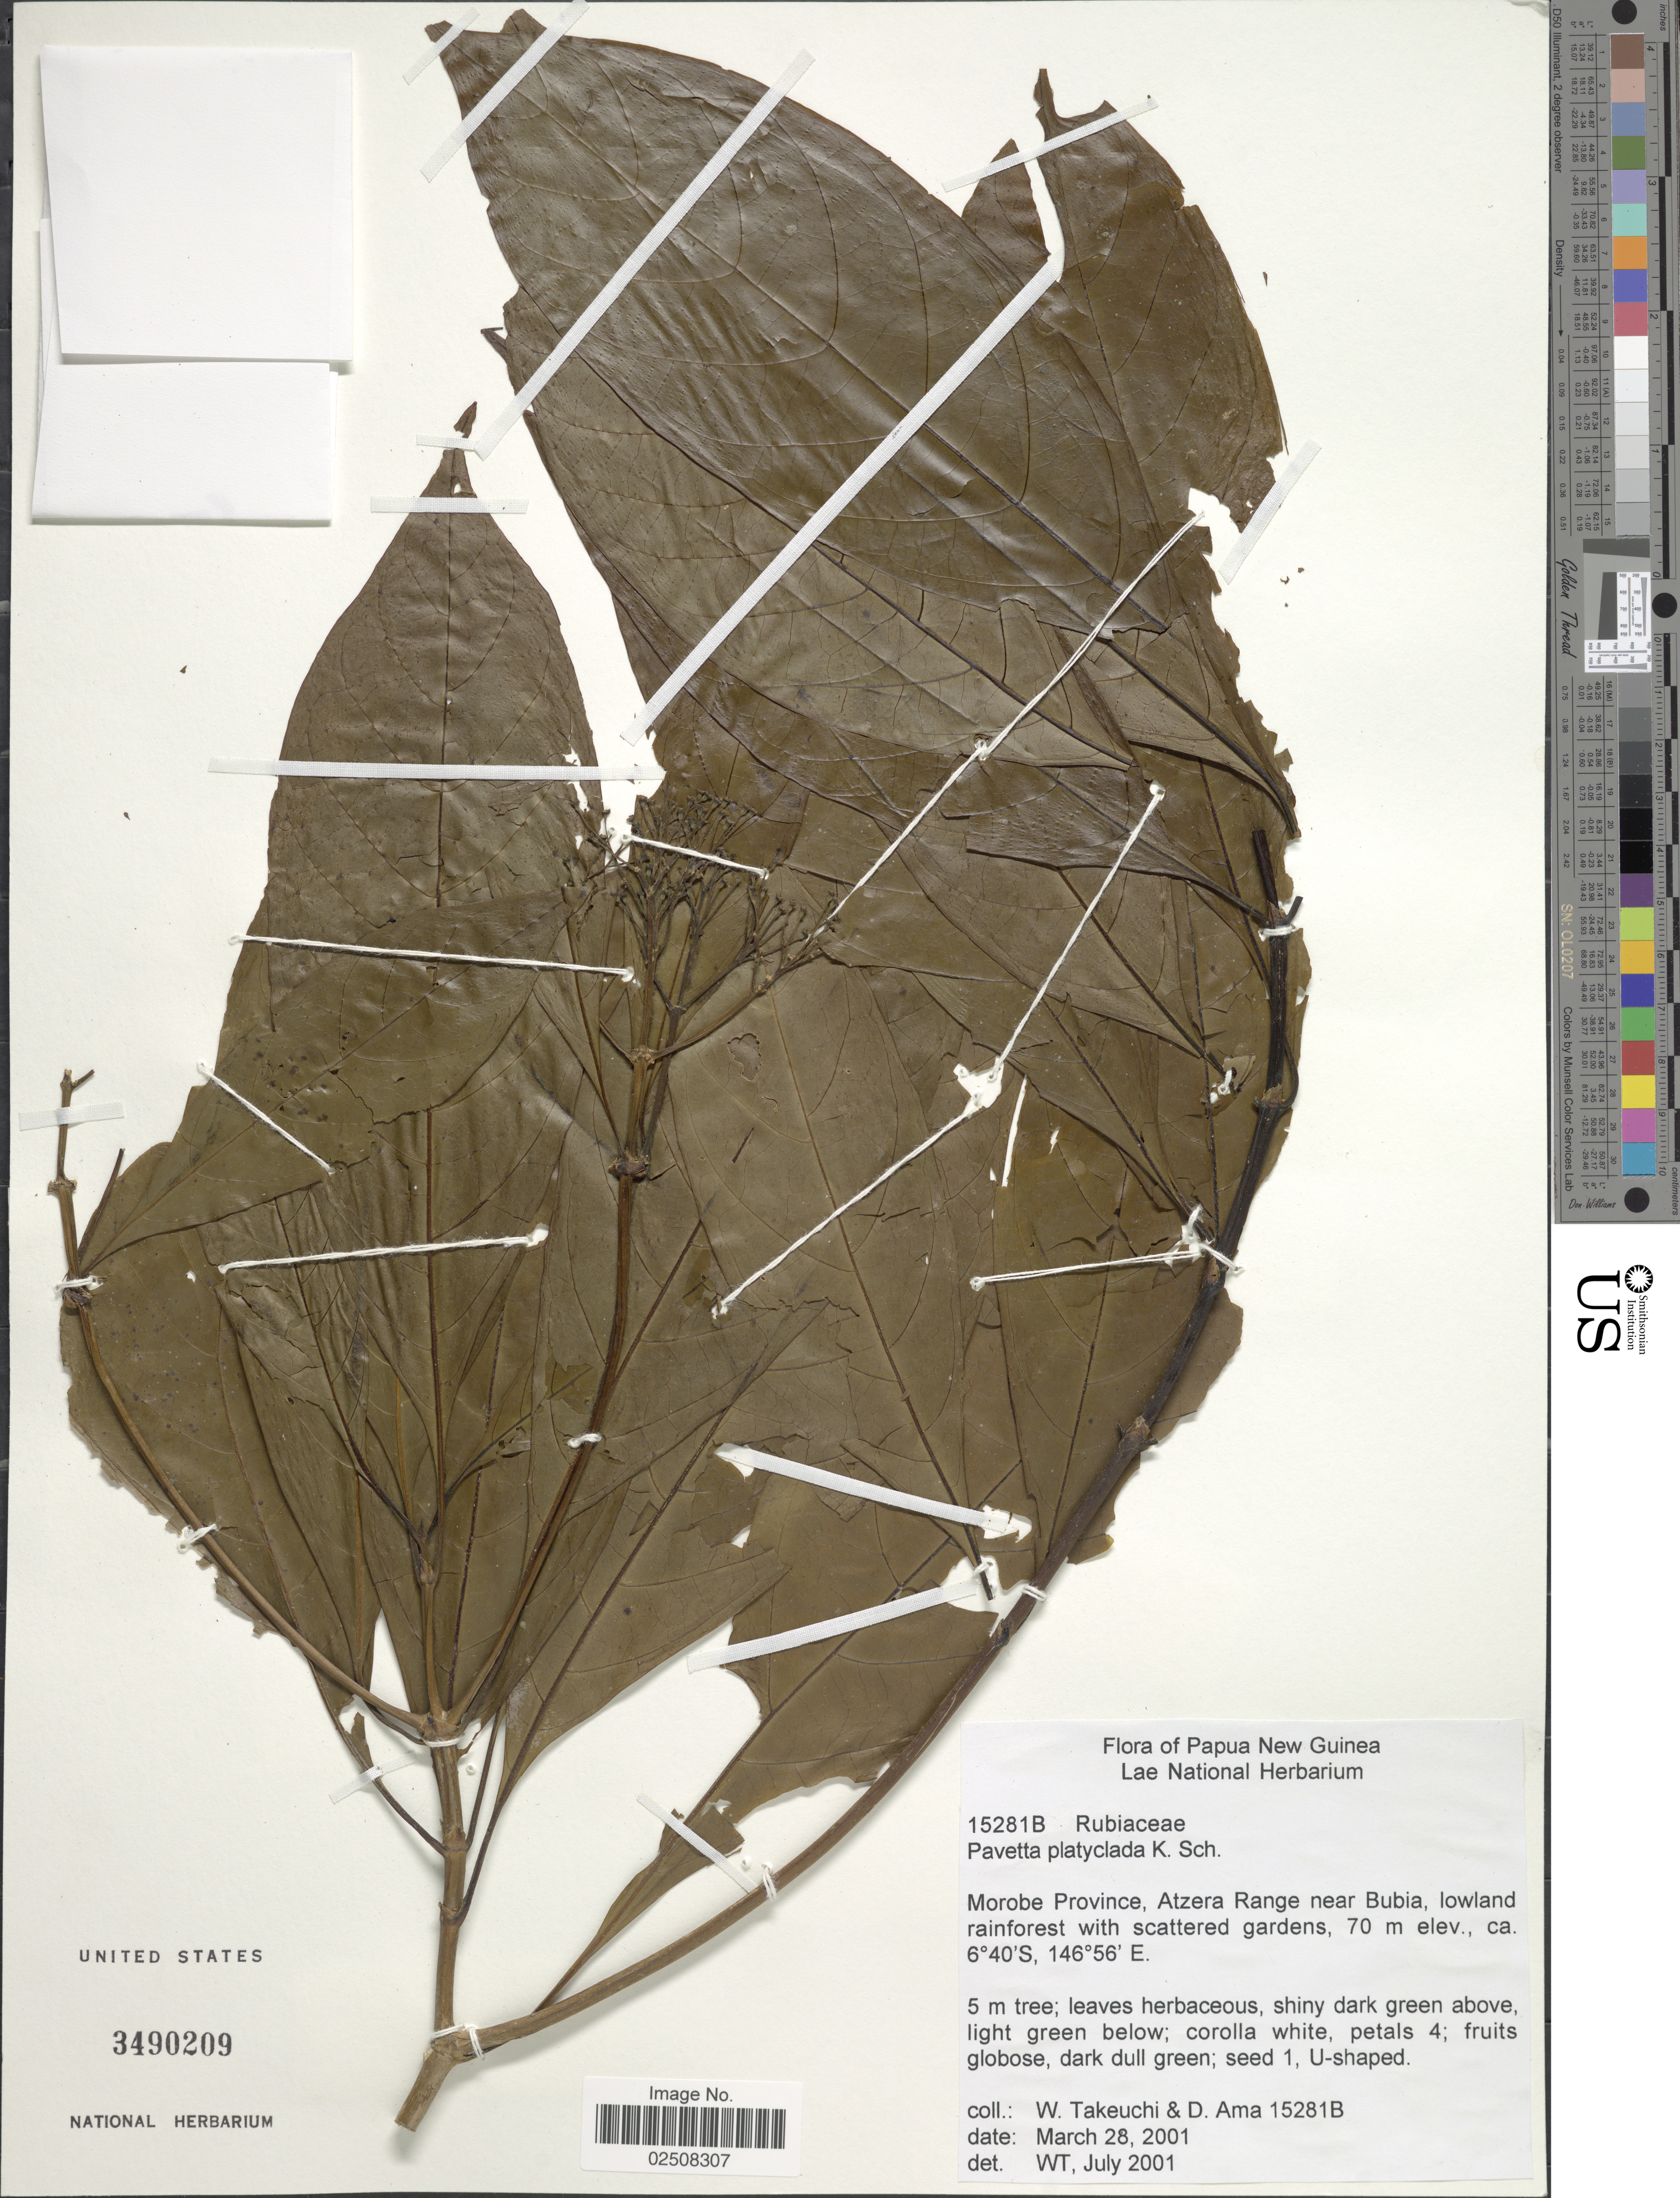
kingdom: Plantae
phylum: Tracheophyta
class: Magnoliopsida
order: Gentianales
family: Rubiaceae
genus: Pavetta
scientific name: Pavetta platyclada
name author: K. Schum. & Lauterb.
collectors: W. Takeuchi & D. Ama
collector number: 15281B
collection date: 2001-03-28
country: Papua New Guinea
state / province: Morobe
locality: Atzera Range near Bubia, lowland rainforest with scattered gardens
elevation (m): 70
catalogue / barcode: US 3490209